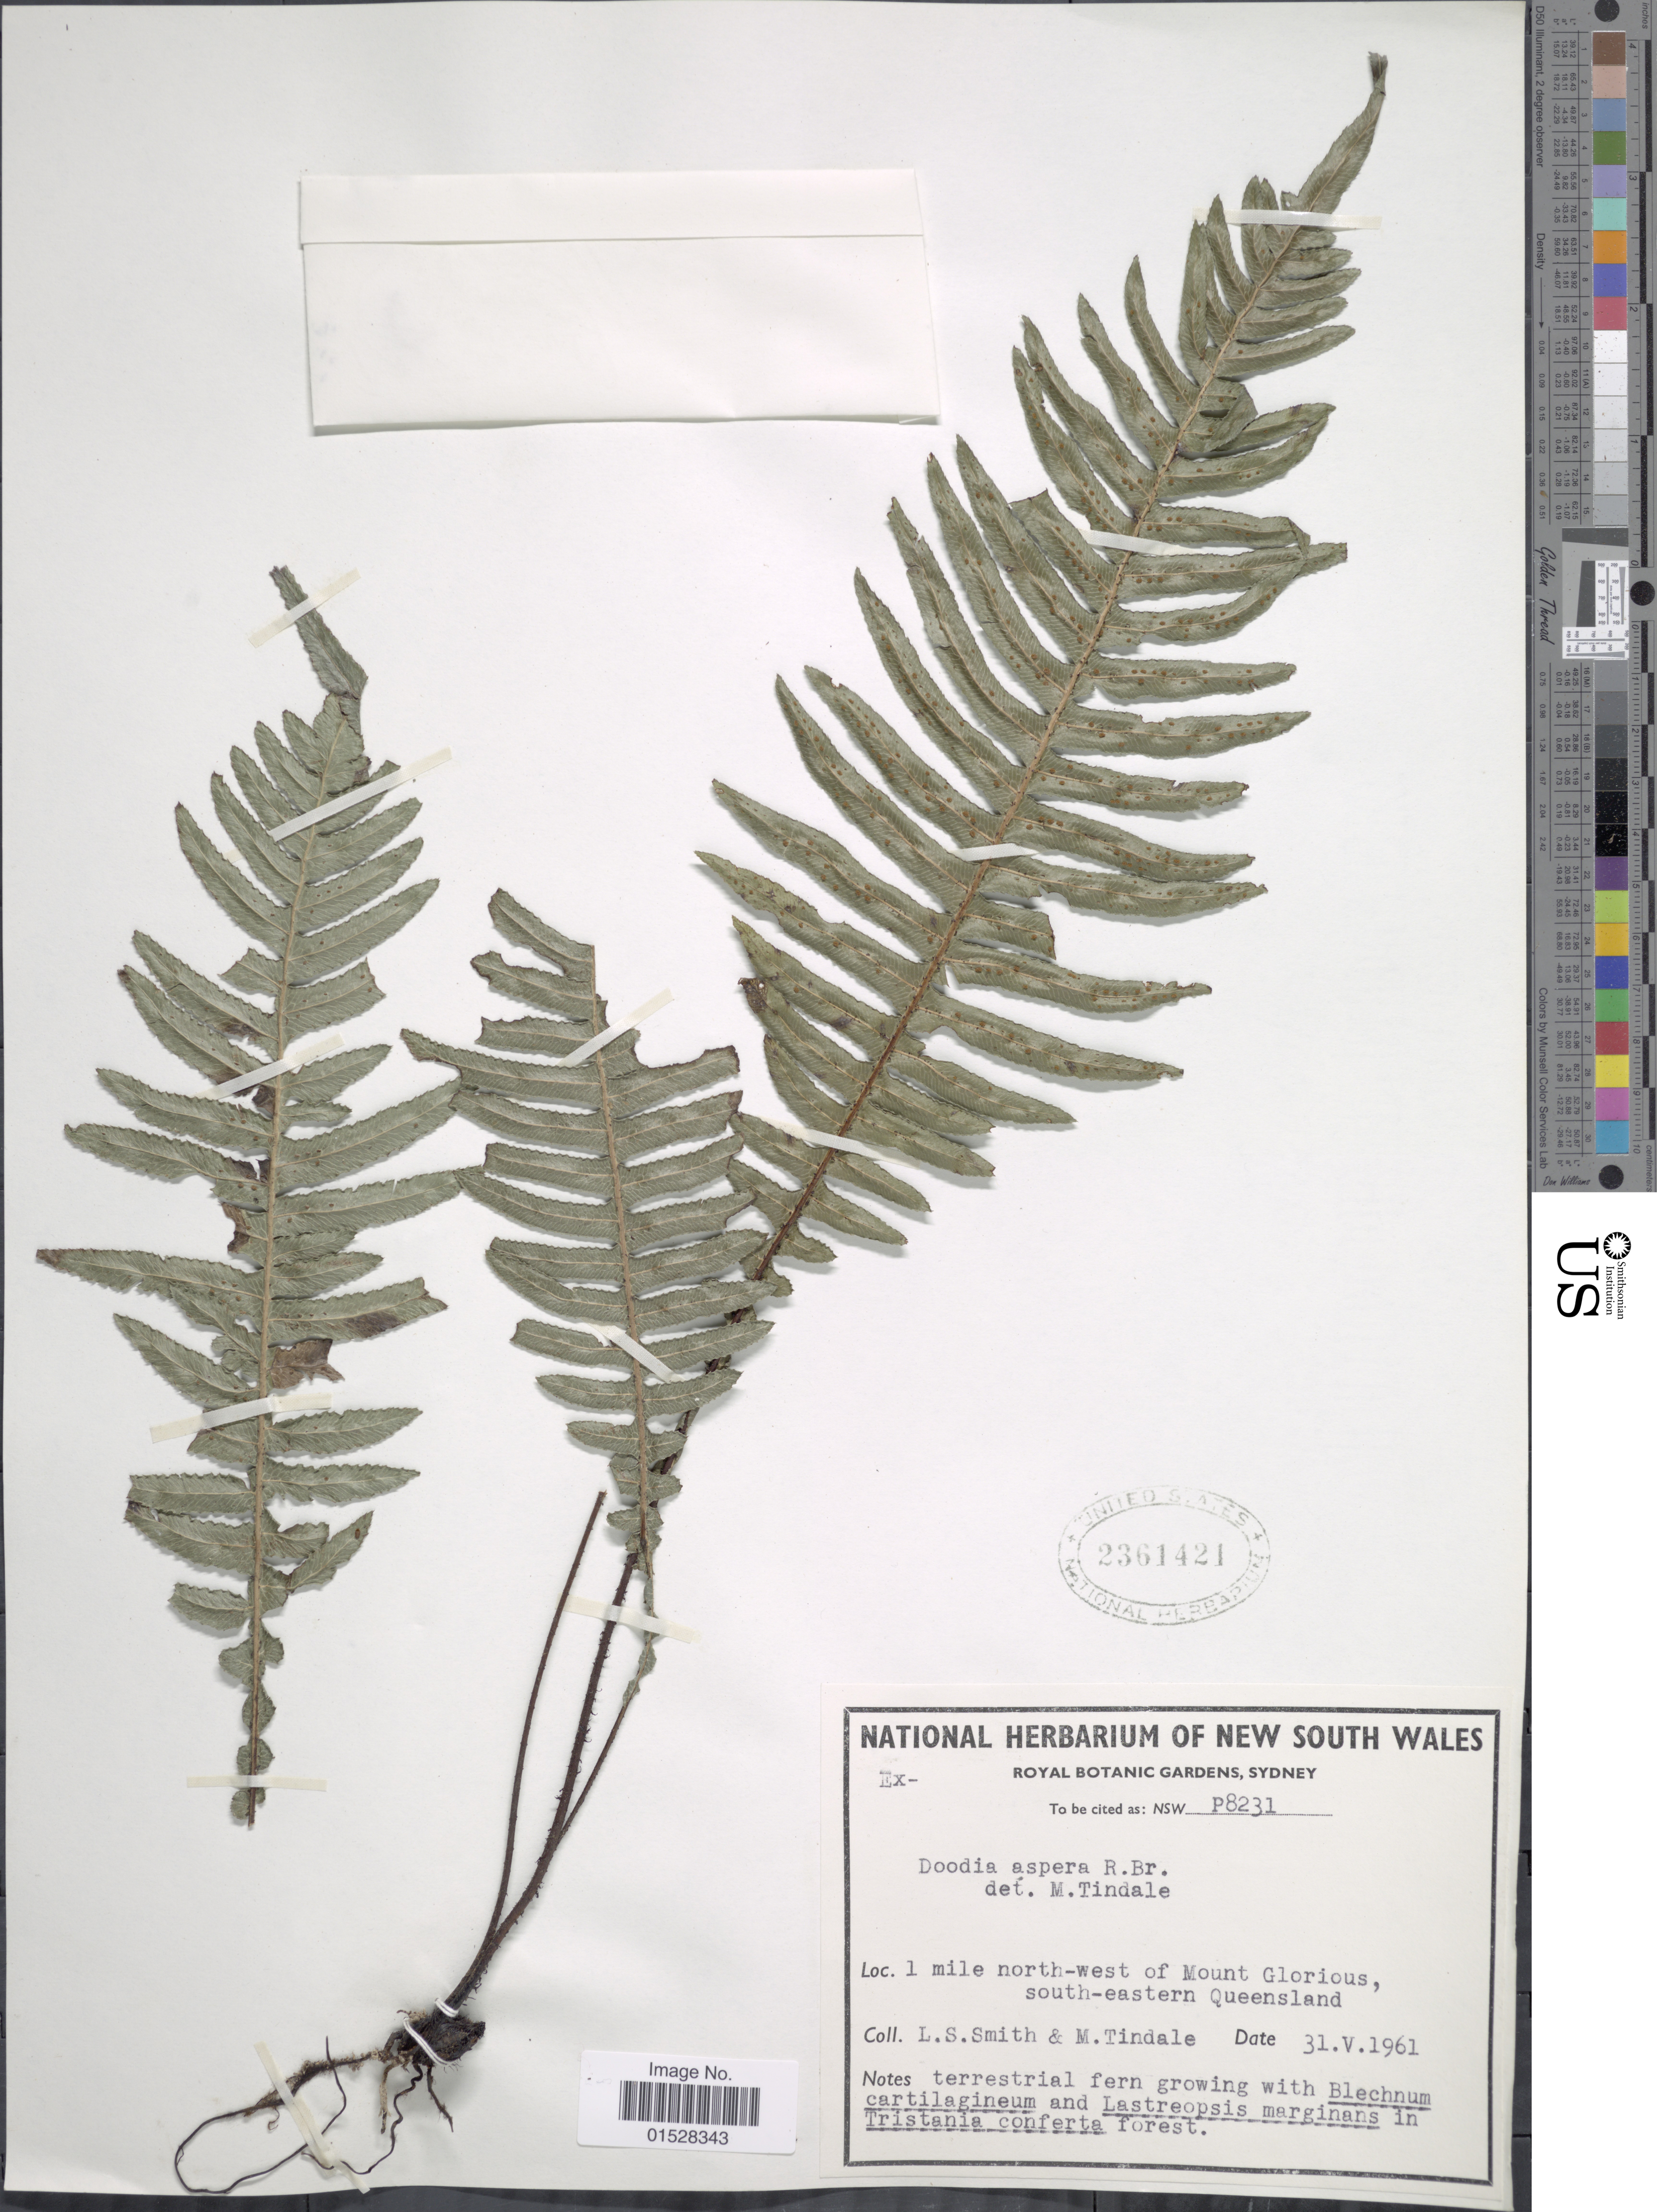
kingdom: Plantae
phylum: Tracheophyta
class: Polypodiopsida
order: Polypodiales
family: Blechnaceae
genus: Blechnum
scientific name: Blechnum neohollandicum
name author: Christenh.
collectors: L. Smith & M. D. Tindale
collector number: P8231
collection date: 1961-05-31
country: Australia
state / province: Queensland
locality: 1 mile north-west of Mount Glorious, south-eastern Queensland.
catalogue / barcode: US 2361421